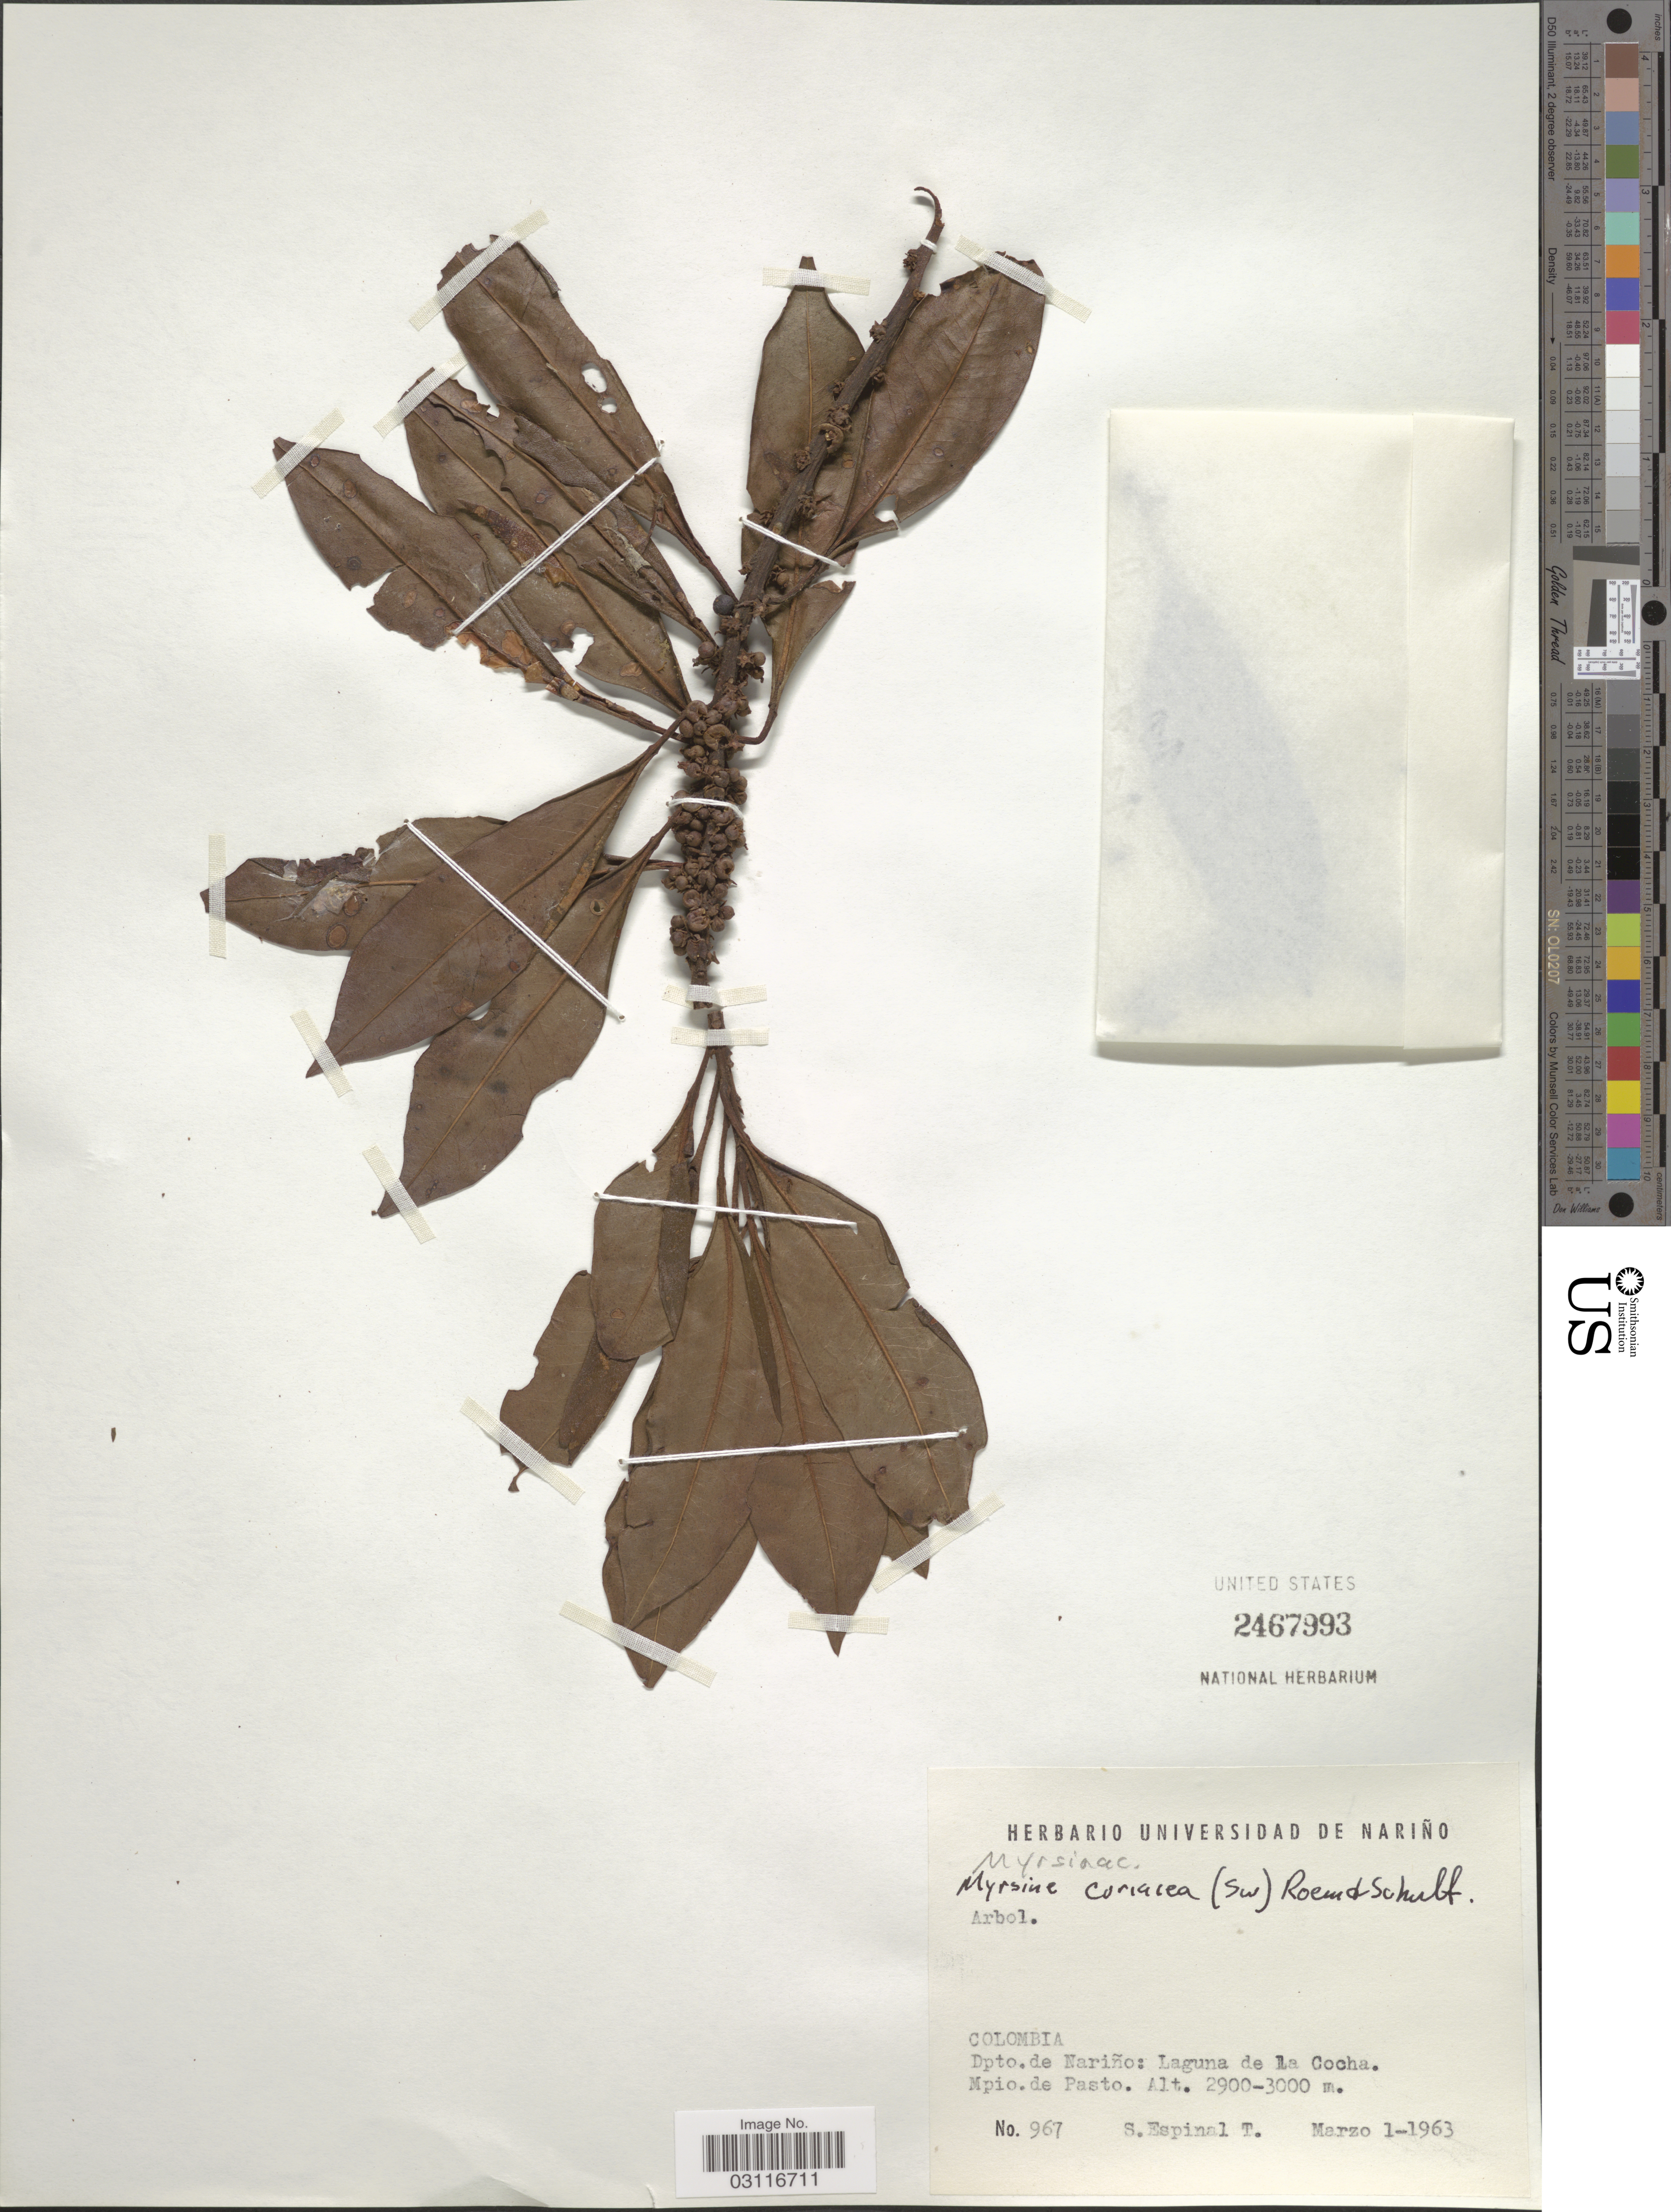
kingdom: Plantae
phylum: Tracheophyta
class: Magnoliopsida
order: Ericales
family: Primulaceae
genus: Myrsine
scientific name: Myrsine coriacea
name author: (Sw.) R. Br. ex Roem. & Schult.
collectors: S. Espinal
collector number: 967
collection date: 1963-03-01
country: Colombia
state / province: Nariño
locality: Dpto. de Nariño: Laguna de La Cocha. Mpio. de Pasto.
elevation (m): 2900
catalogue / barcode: US 2467993